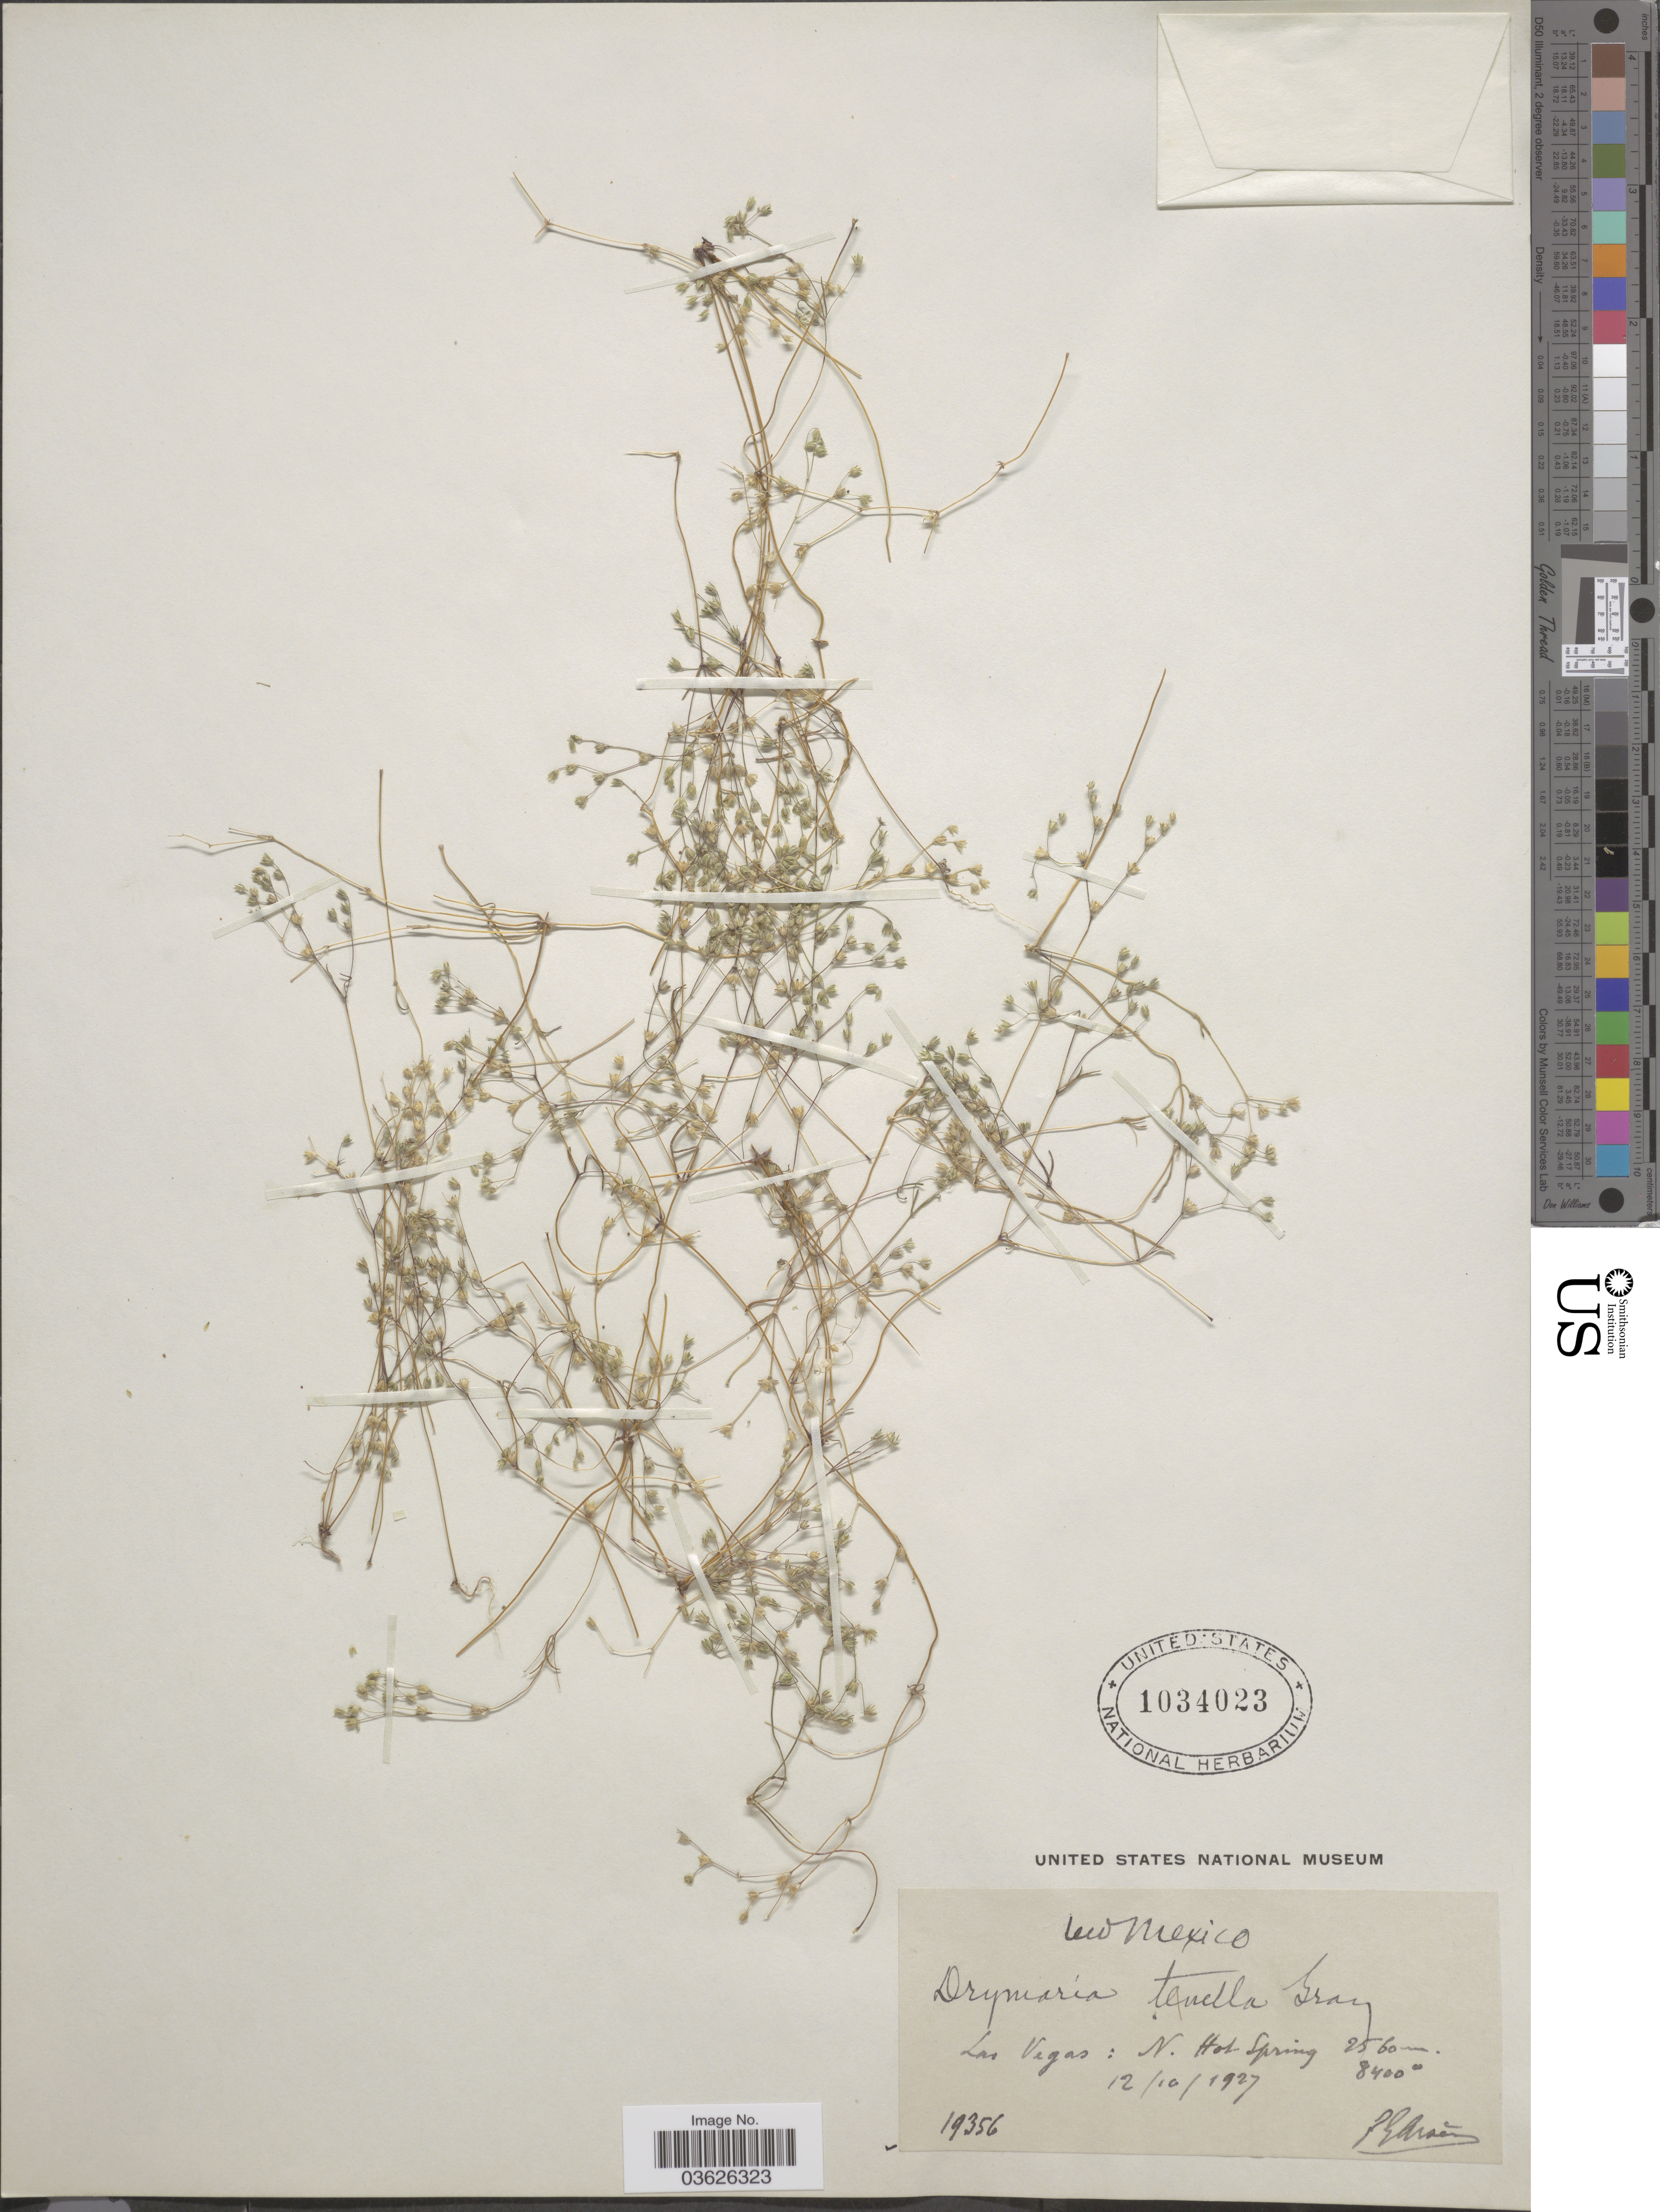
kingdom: Plantae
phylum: Tracheophyta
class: Magnoliopsida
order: Caryophyllales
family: Caryophyllaceae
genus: Drymaria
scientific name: Drymaria tenella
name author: A. Gray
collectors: Bro. G. Arsène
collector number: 19356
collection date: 1927-10-12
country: United States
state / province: New Mexico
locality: Las Vegas: N. Hot Spring.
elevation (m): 2560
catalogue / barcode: US 1034023